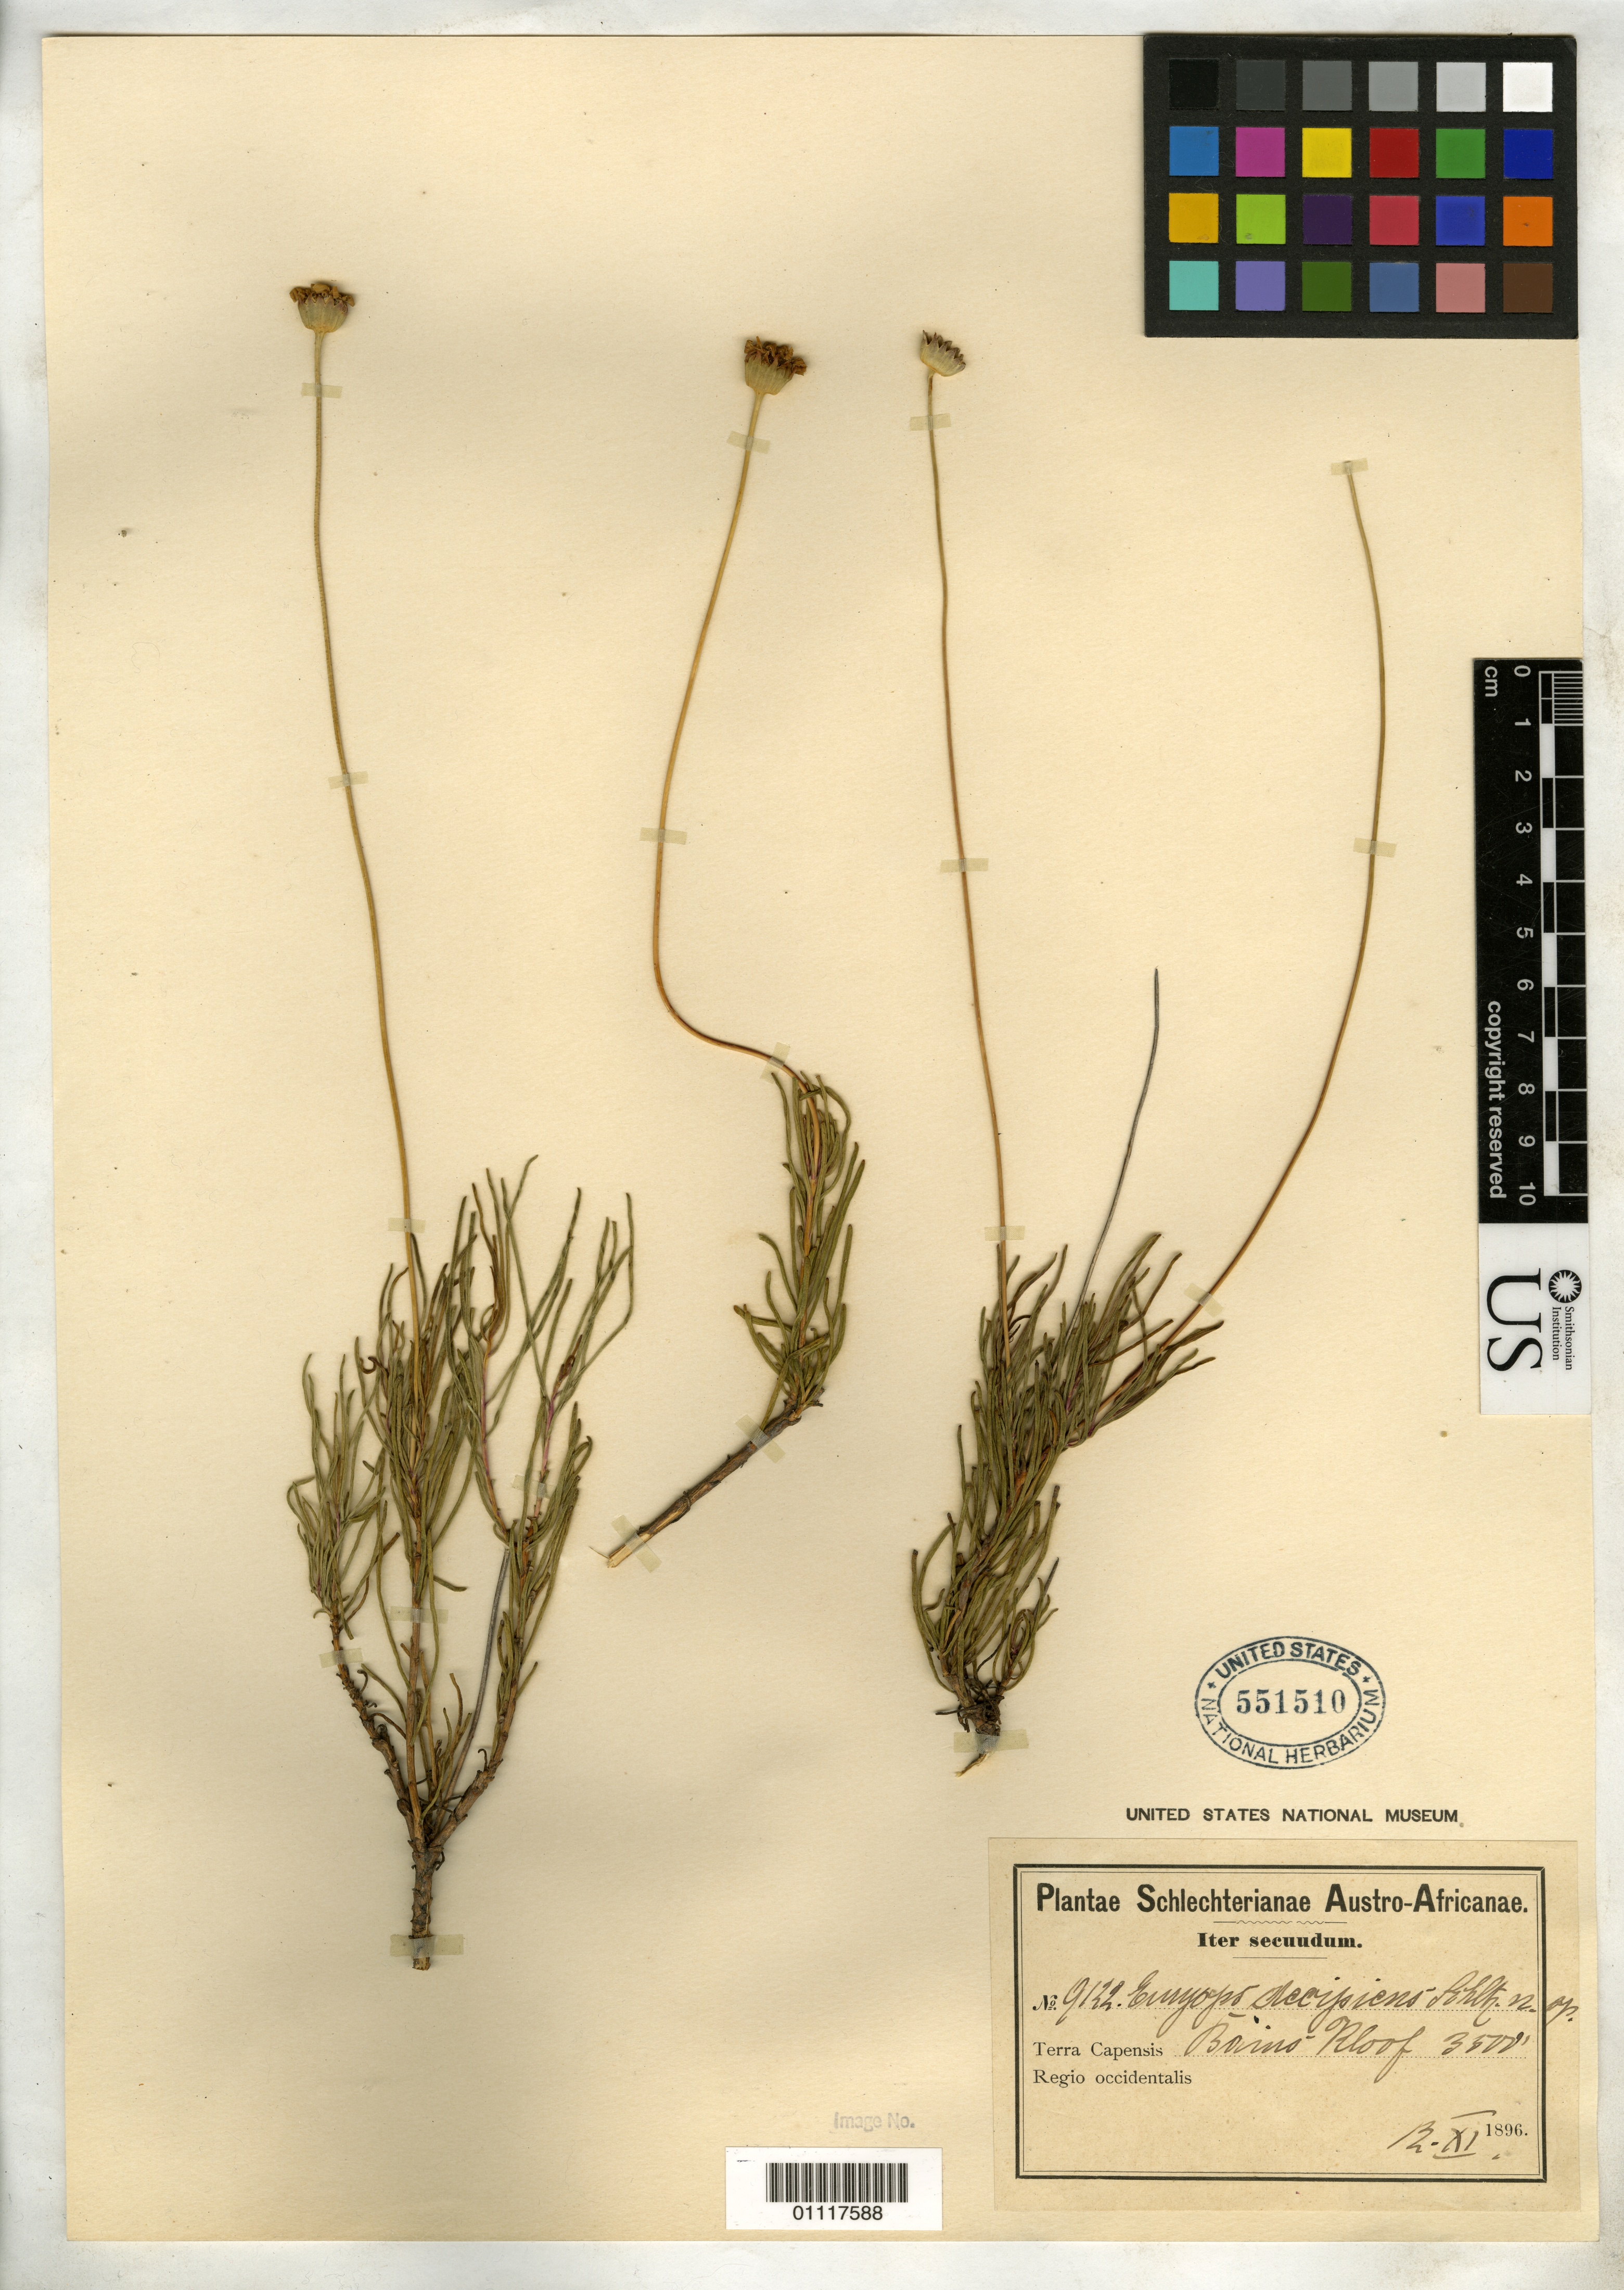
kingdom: Plantae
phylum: Tracheophyta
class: Magnoliopsida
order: Asterales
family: Asteraceae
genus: Euryops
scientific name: Euryops decipiens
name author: Schltr.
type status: Type Collection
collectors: F. R. R. Schlechter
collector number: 9122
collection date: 1896-11-12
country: South Africa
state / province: Western Cape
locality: Bains-Kloof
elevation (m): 1067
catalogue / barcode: US 551510